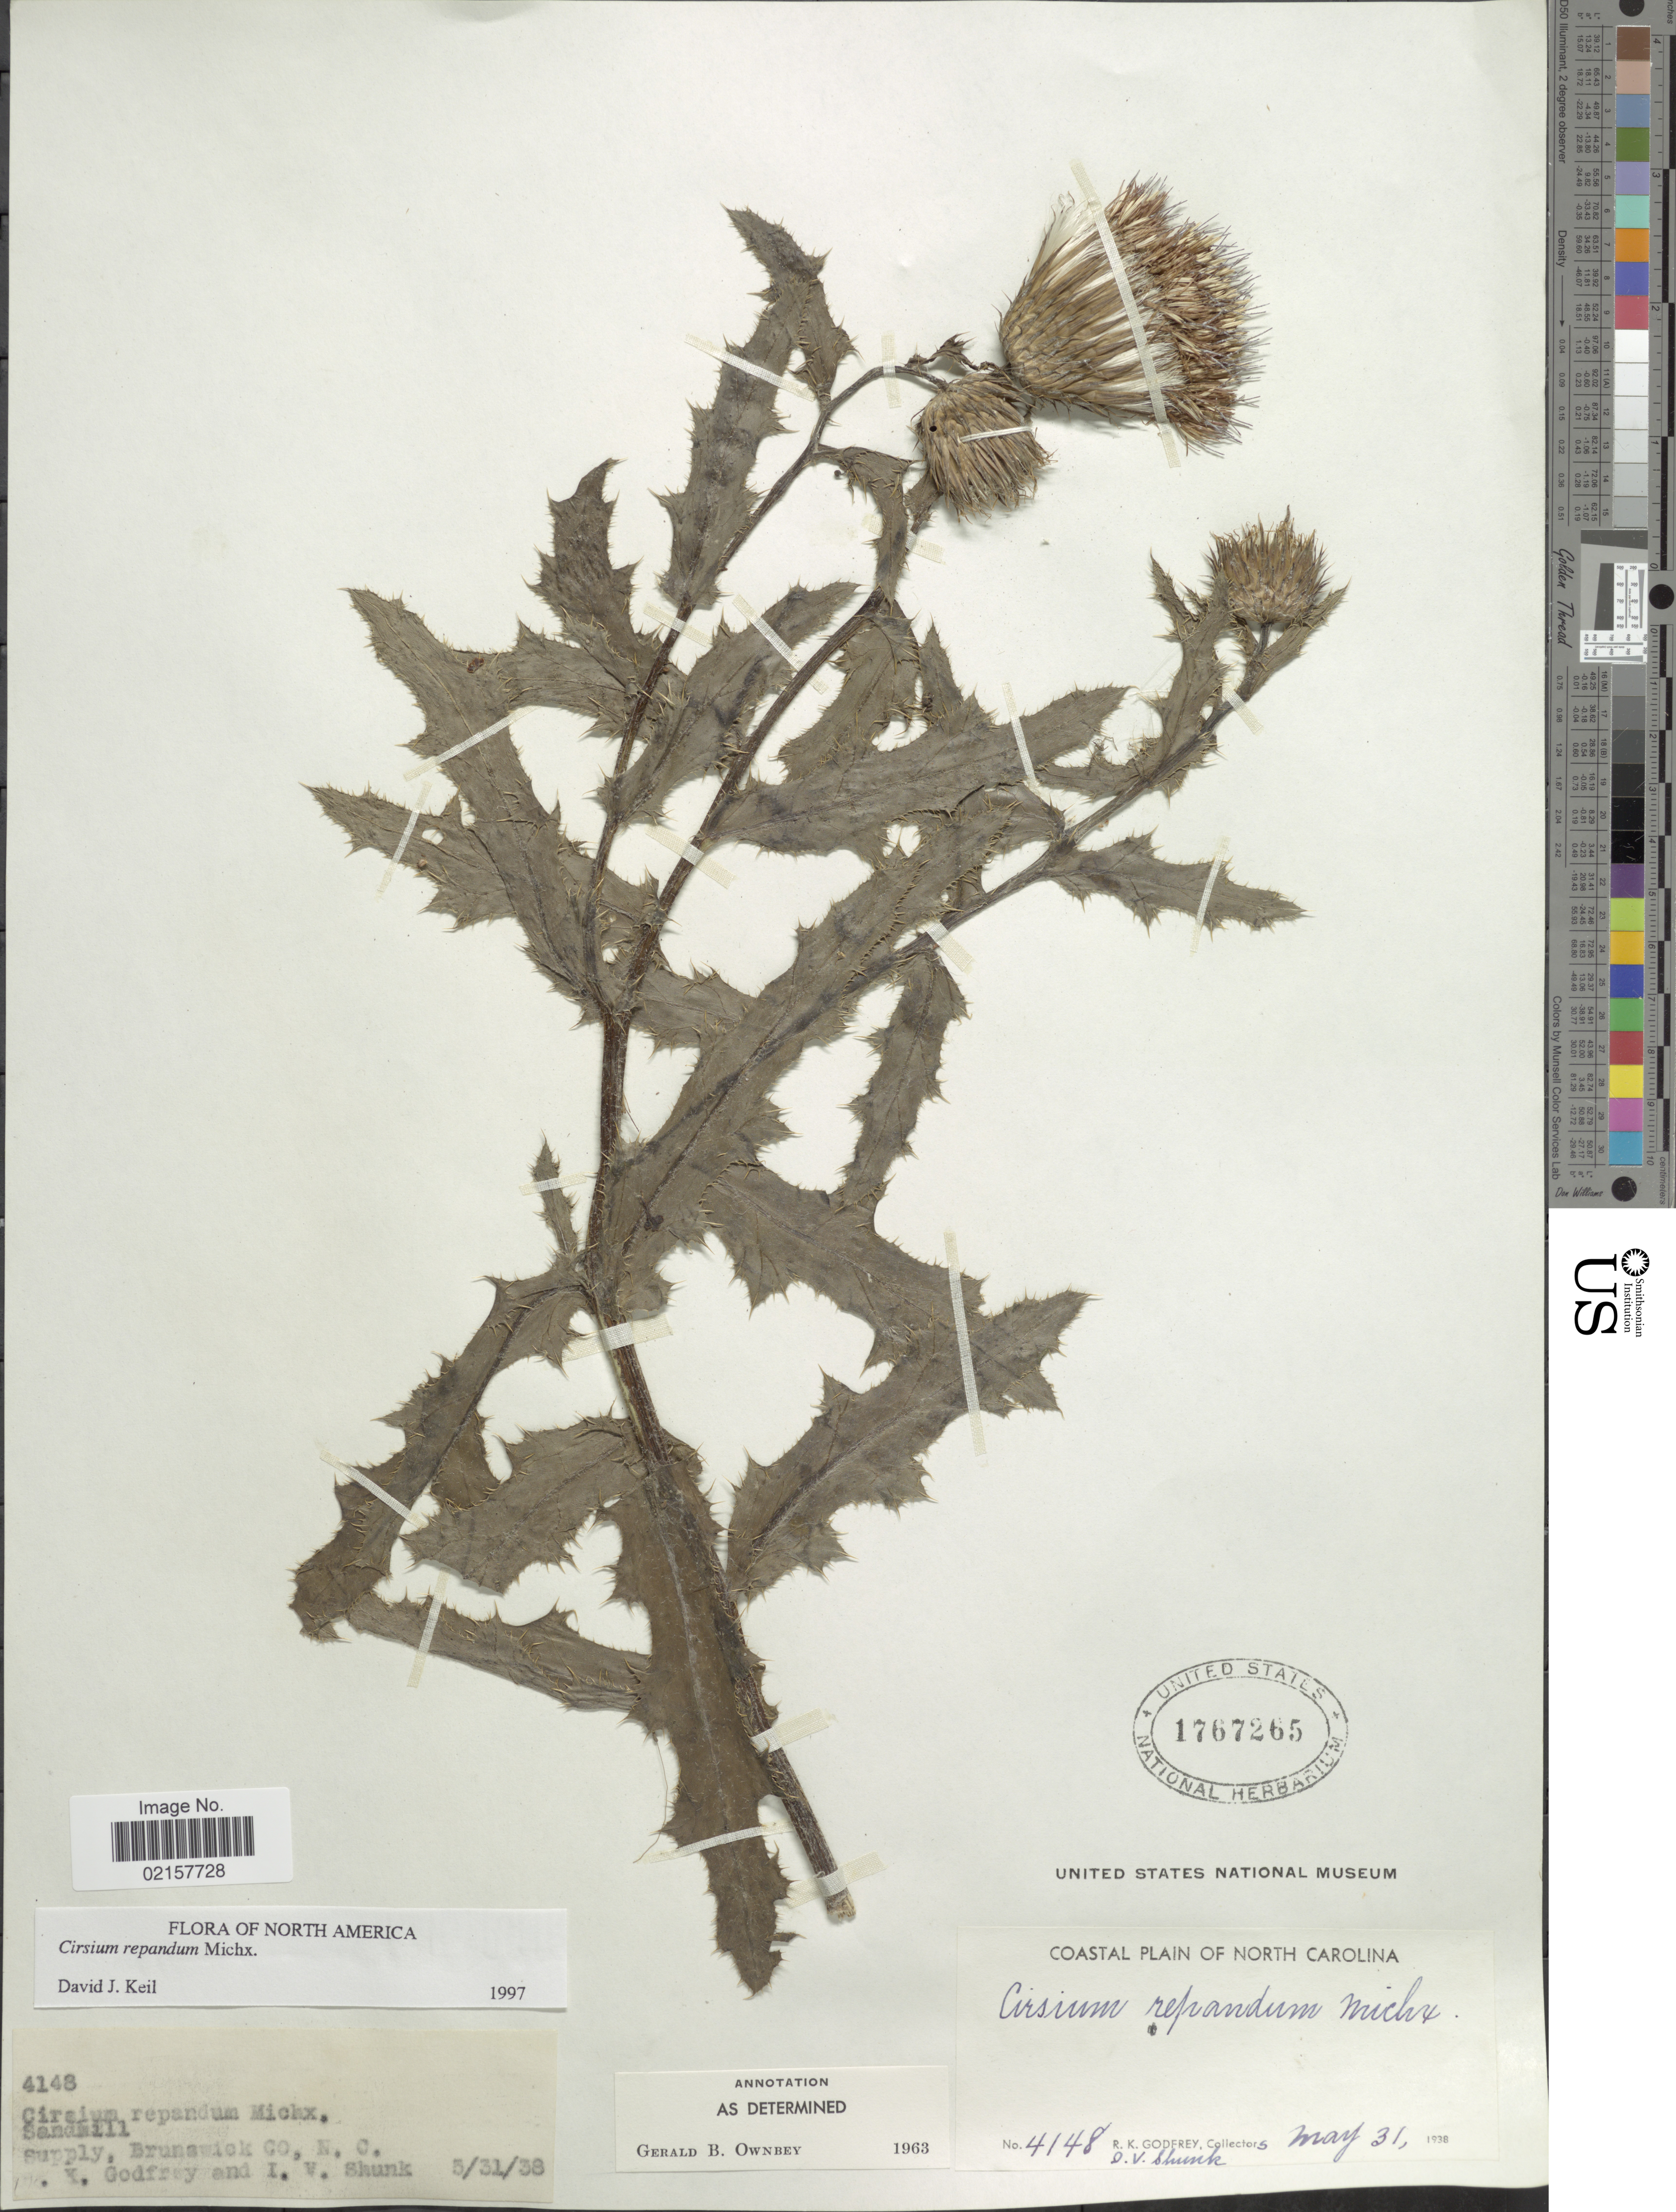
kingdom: Plantae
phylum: Tracheophyta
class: Magnoliopsida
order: Asterales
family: Asteraceae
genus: Cirsium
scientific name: Cirsium repandum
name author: Michx.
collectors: R. K. Godfrey & I. Shunk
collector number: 4148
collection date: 1938-05-31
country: United States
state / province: North Carolina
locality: Coastal Plain, Sandhill, Supplu, Brunswick Co.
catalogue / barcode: US 1767265